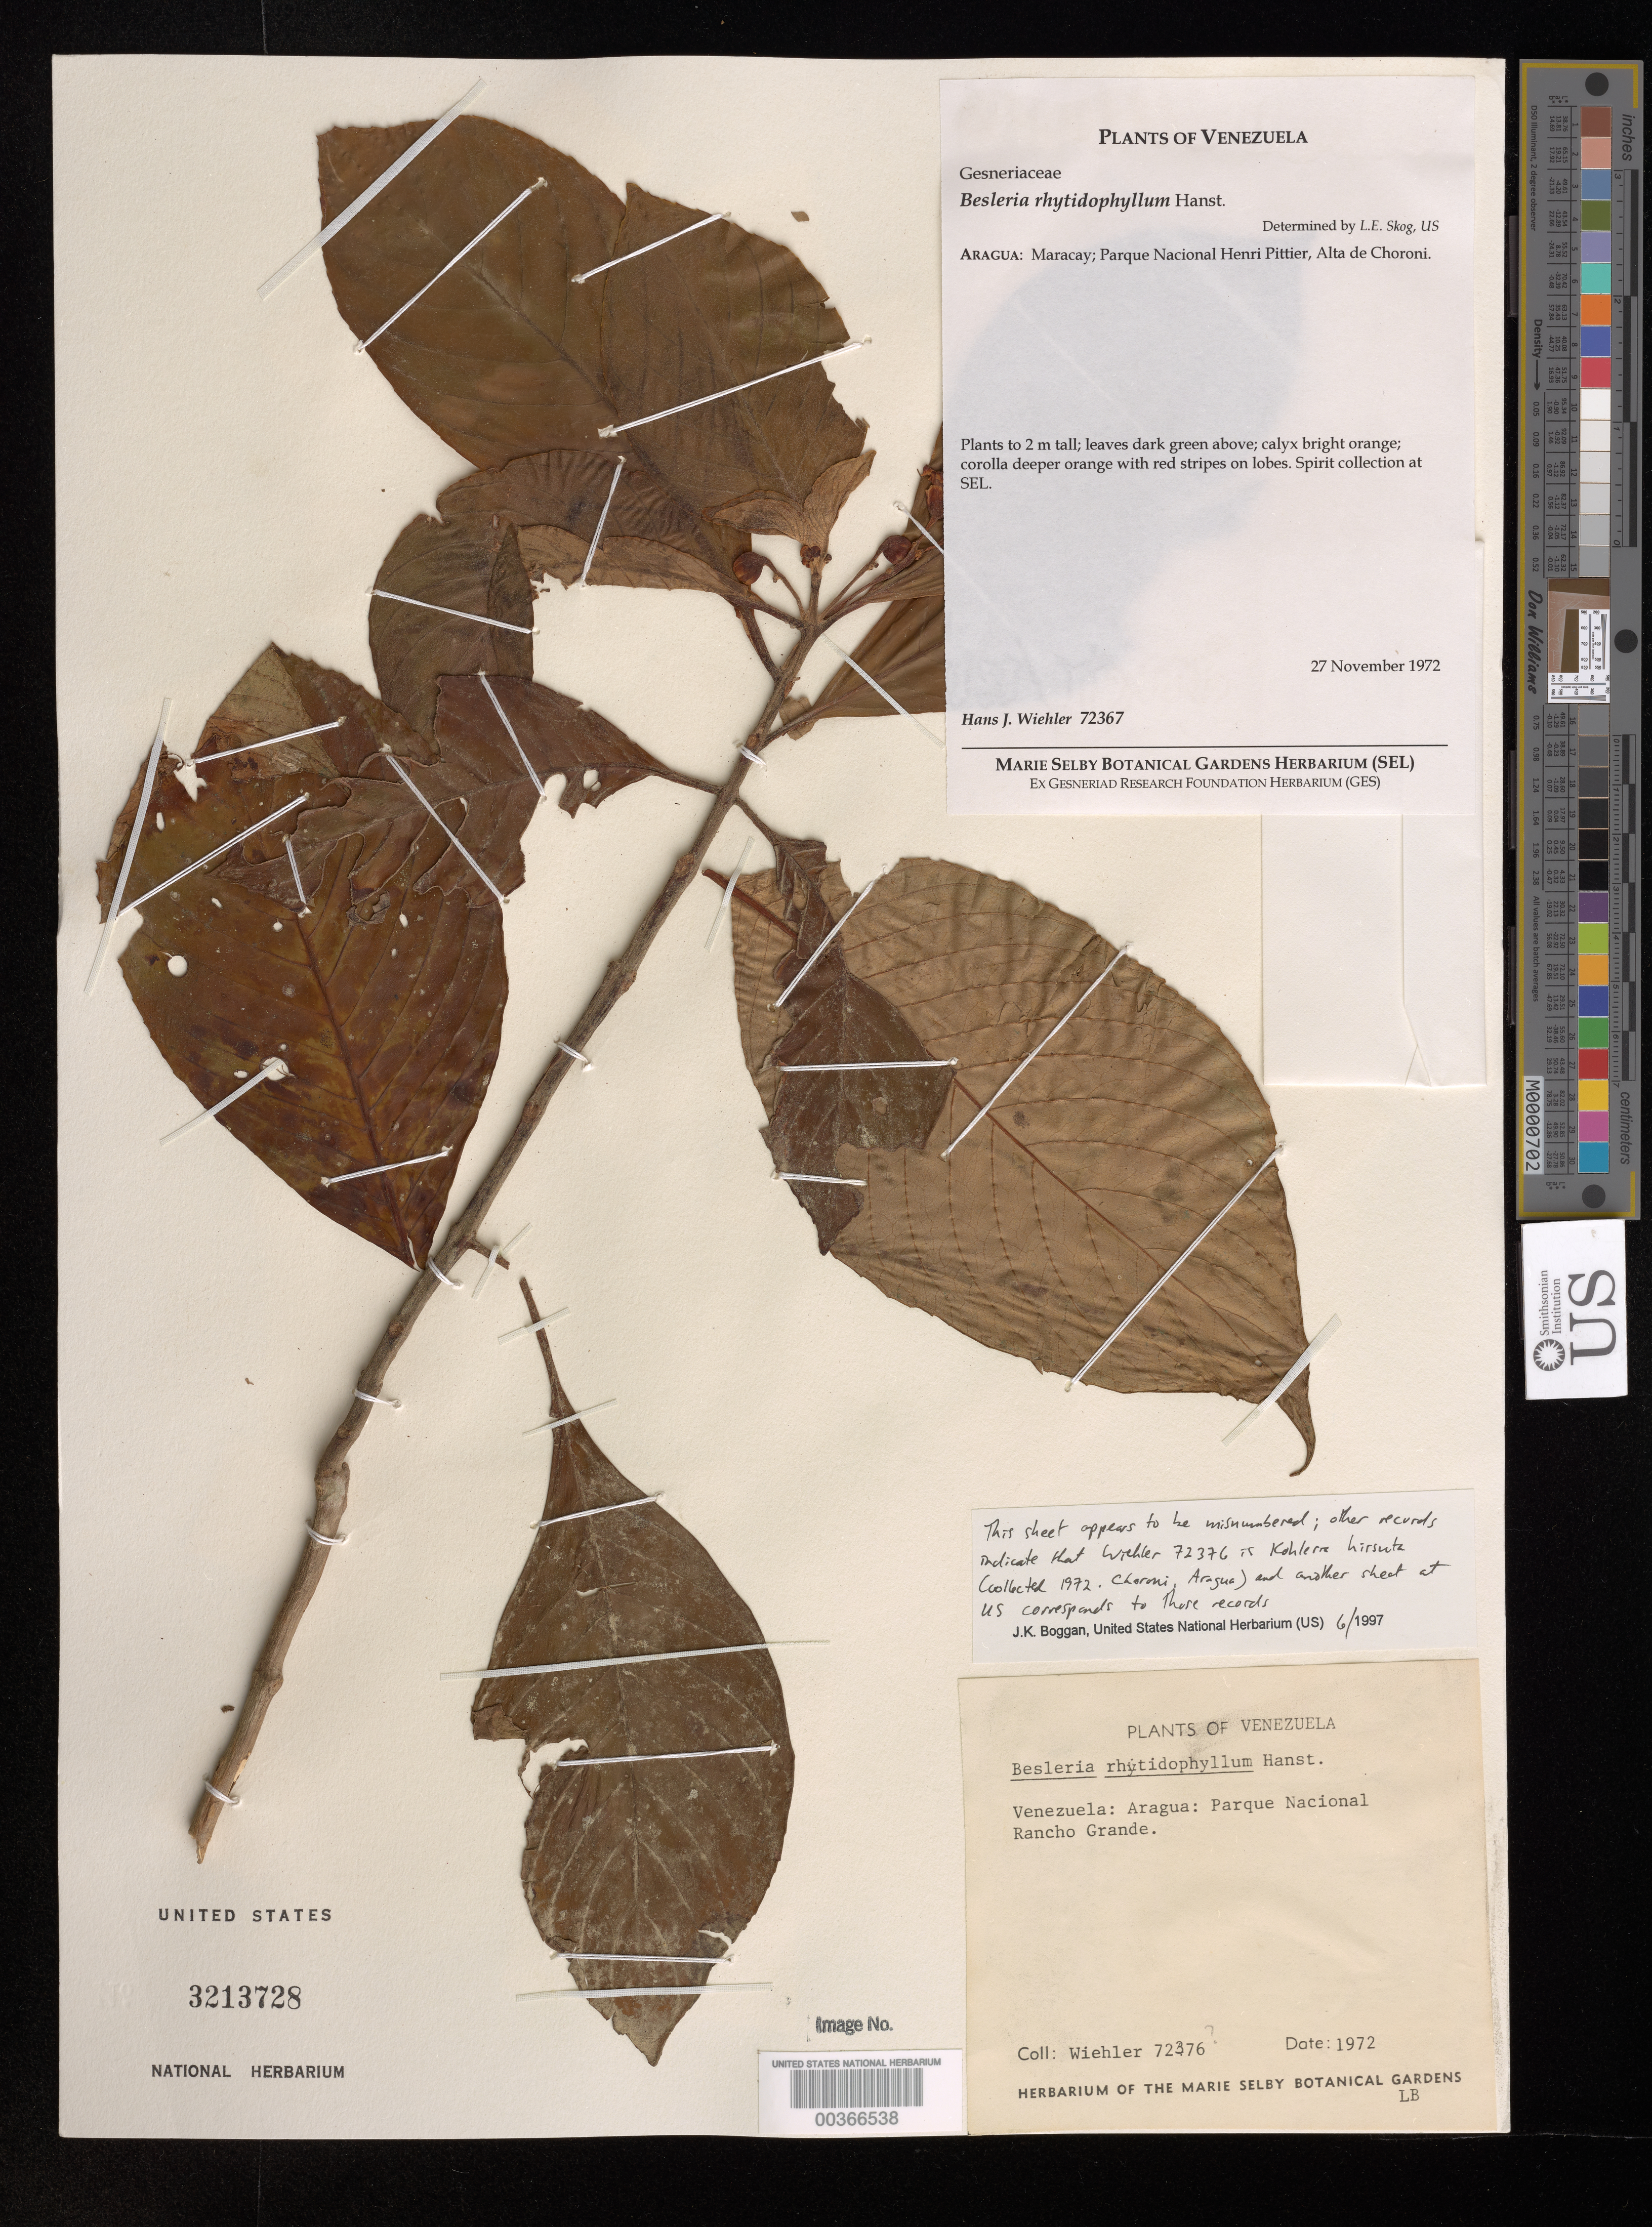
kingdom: Plantae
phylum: Tracheophyta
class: Magnoliopsida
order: Lamiales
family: Gesneriaceae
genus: Besleria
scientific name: Besleria rhytidophyllum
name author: Hanst.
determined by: Skog, Laurence E.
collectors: H. J. Wiehler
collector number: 72367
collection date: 1972-11-27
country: Venezuela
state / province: Aragua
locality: Maracay, Parque Nacional Henri Pittier, Alta de Choroni.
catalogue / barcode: US 3213728